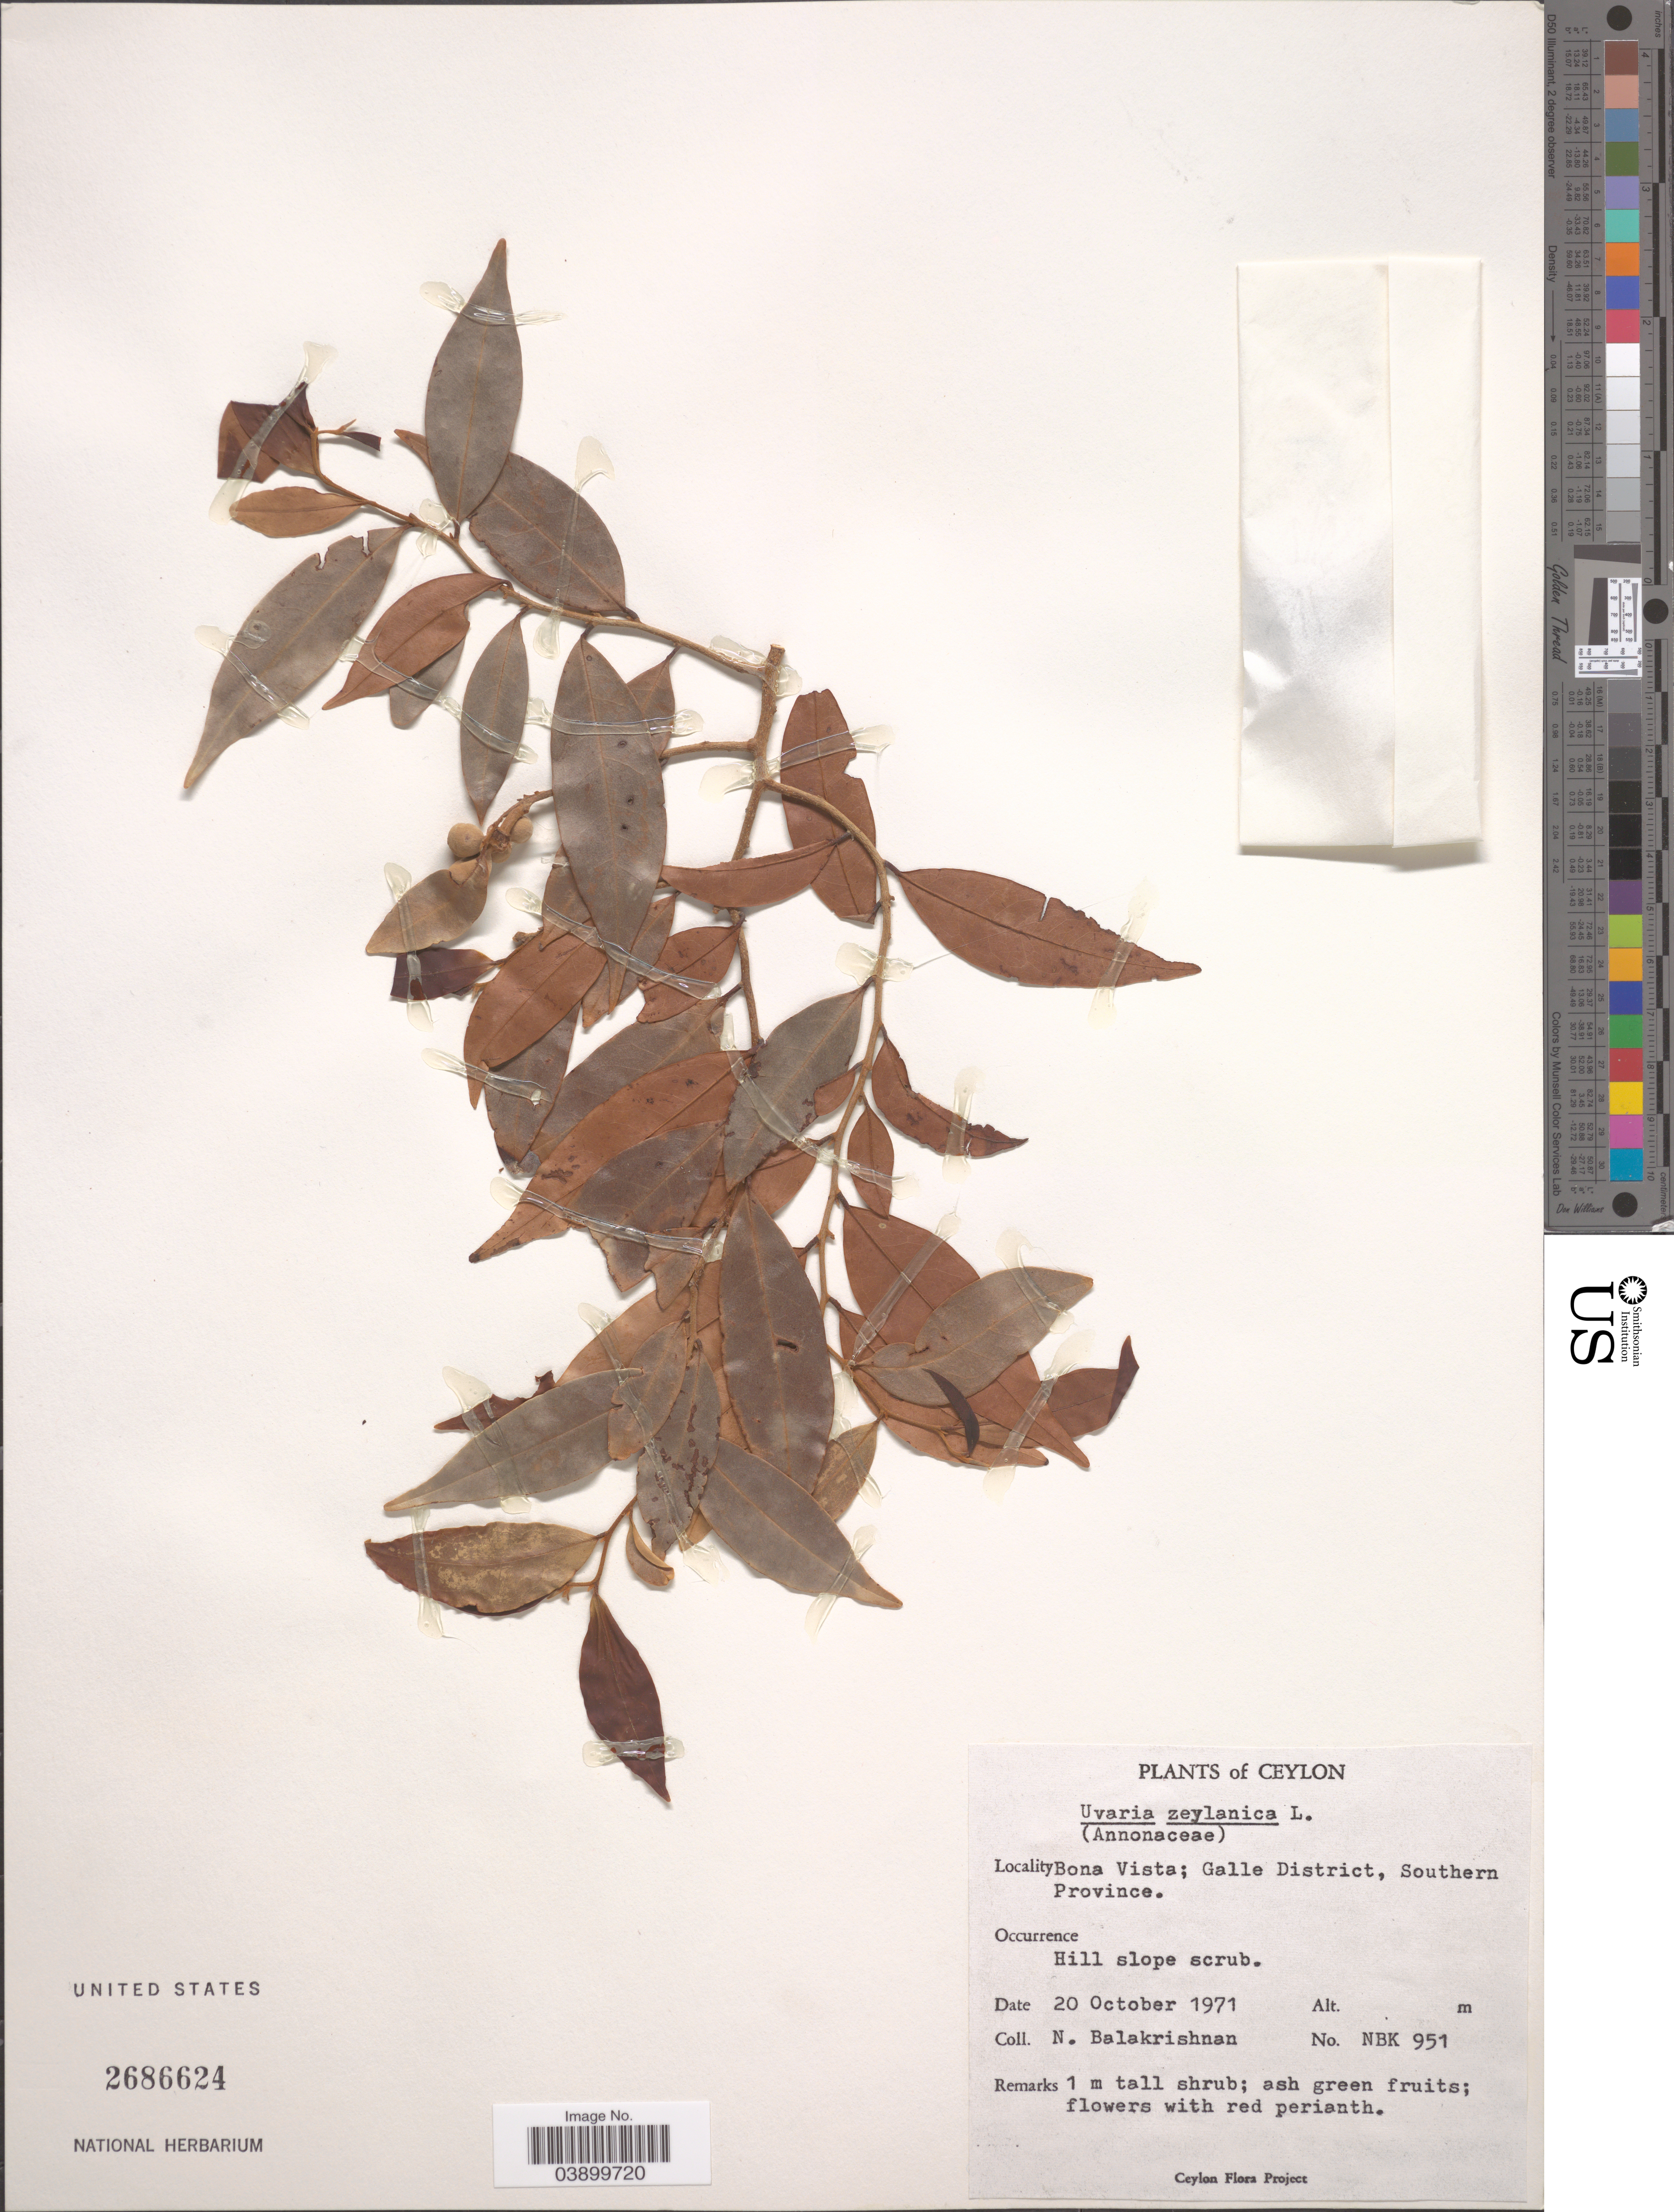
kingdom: Plantae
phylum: Tracheophyta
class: Magnoliopsida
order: Magnoliales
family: Annonaceae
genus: Uvaria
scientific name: Uvaria zeylanica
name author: L.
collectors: N. Balakrishnan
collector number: NBK 951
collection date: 1971-10-20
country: Sri Lanka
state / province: Southern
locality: Ceylon. Bona Vista; Galle District.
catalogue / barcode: US 2686624